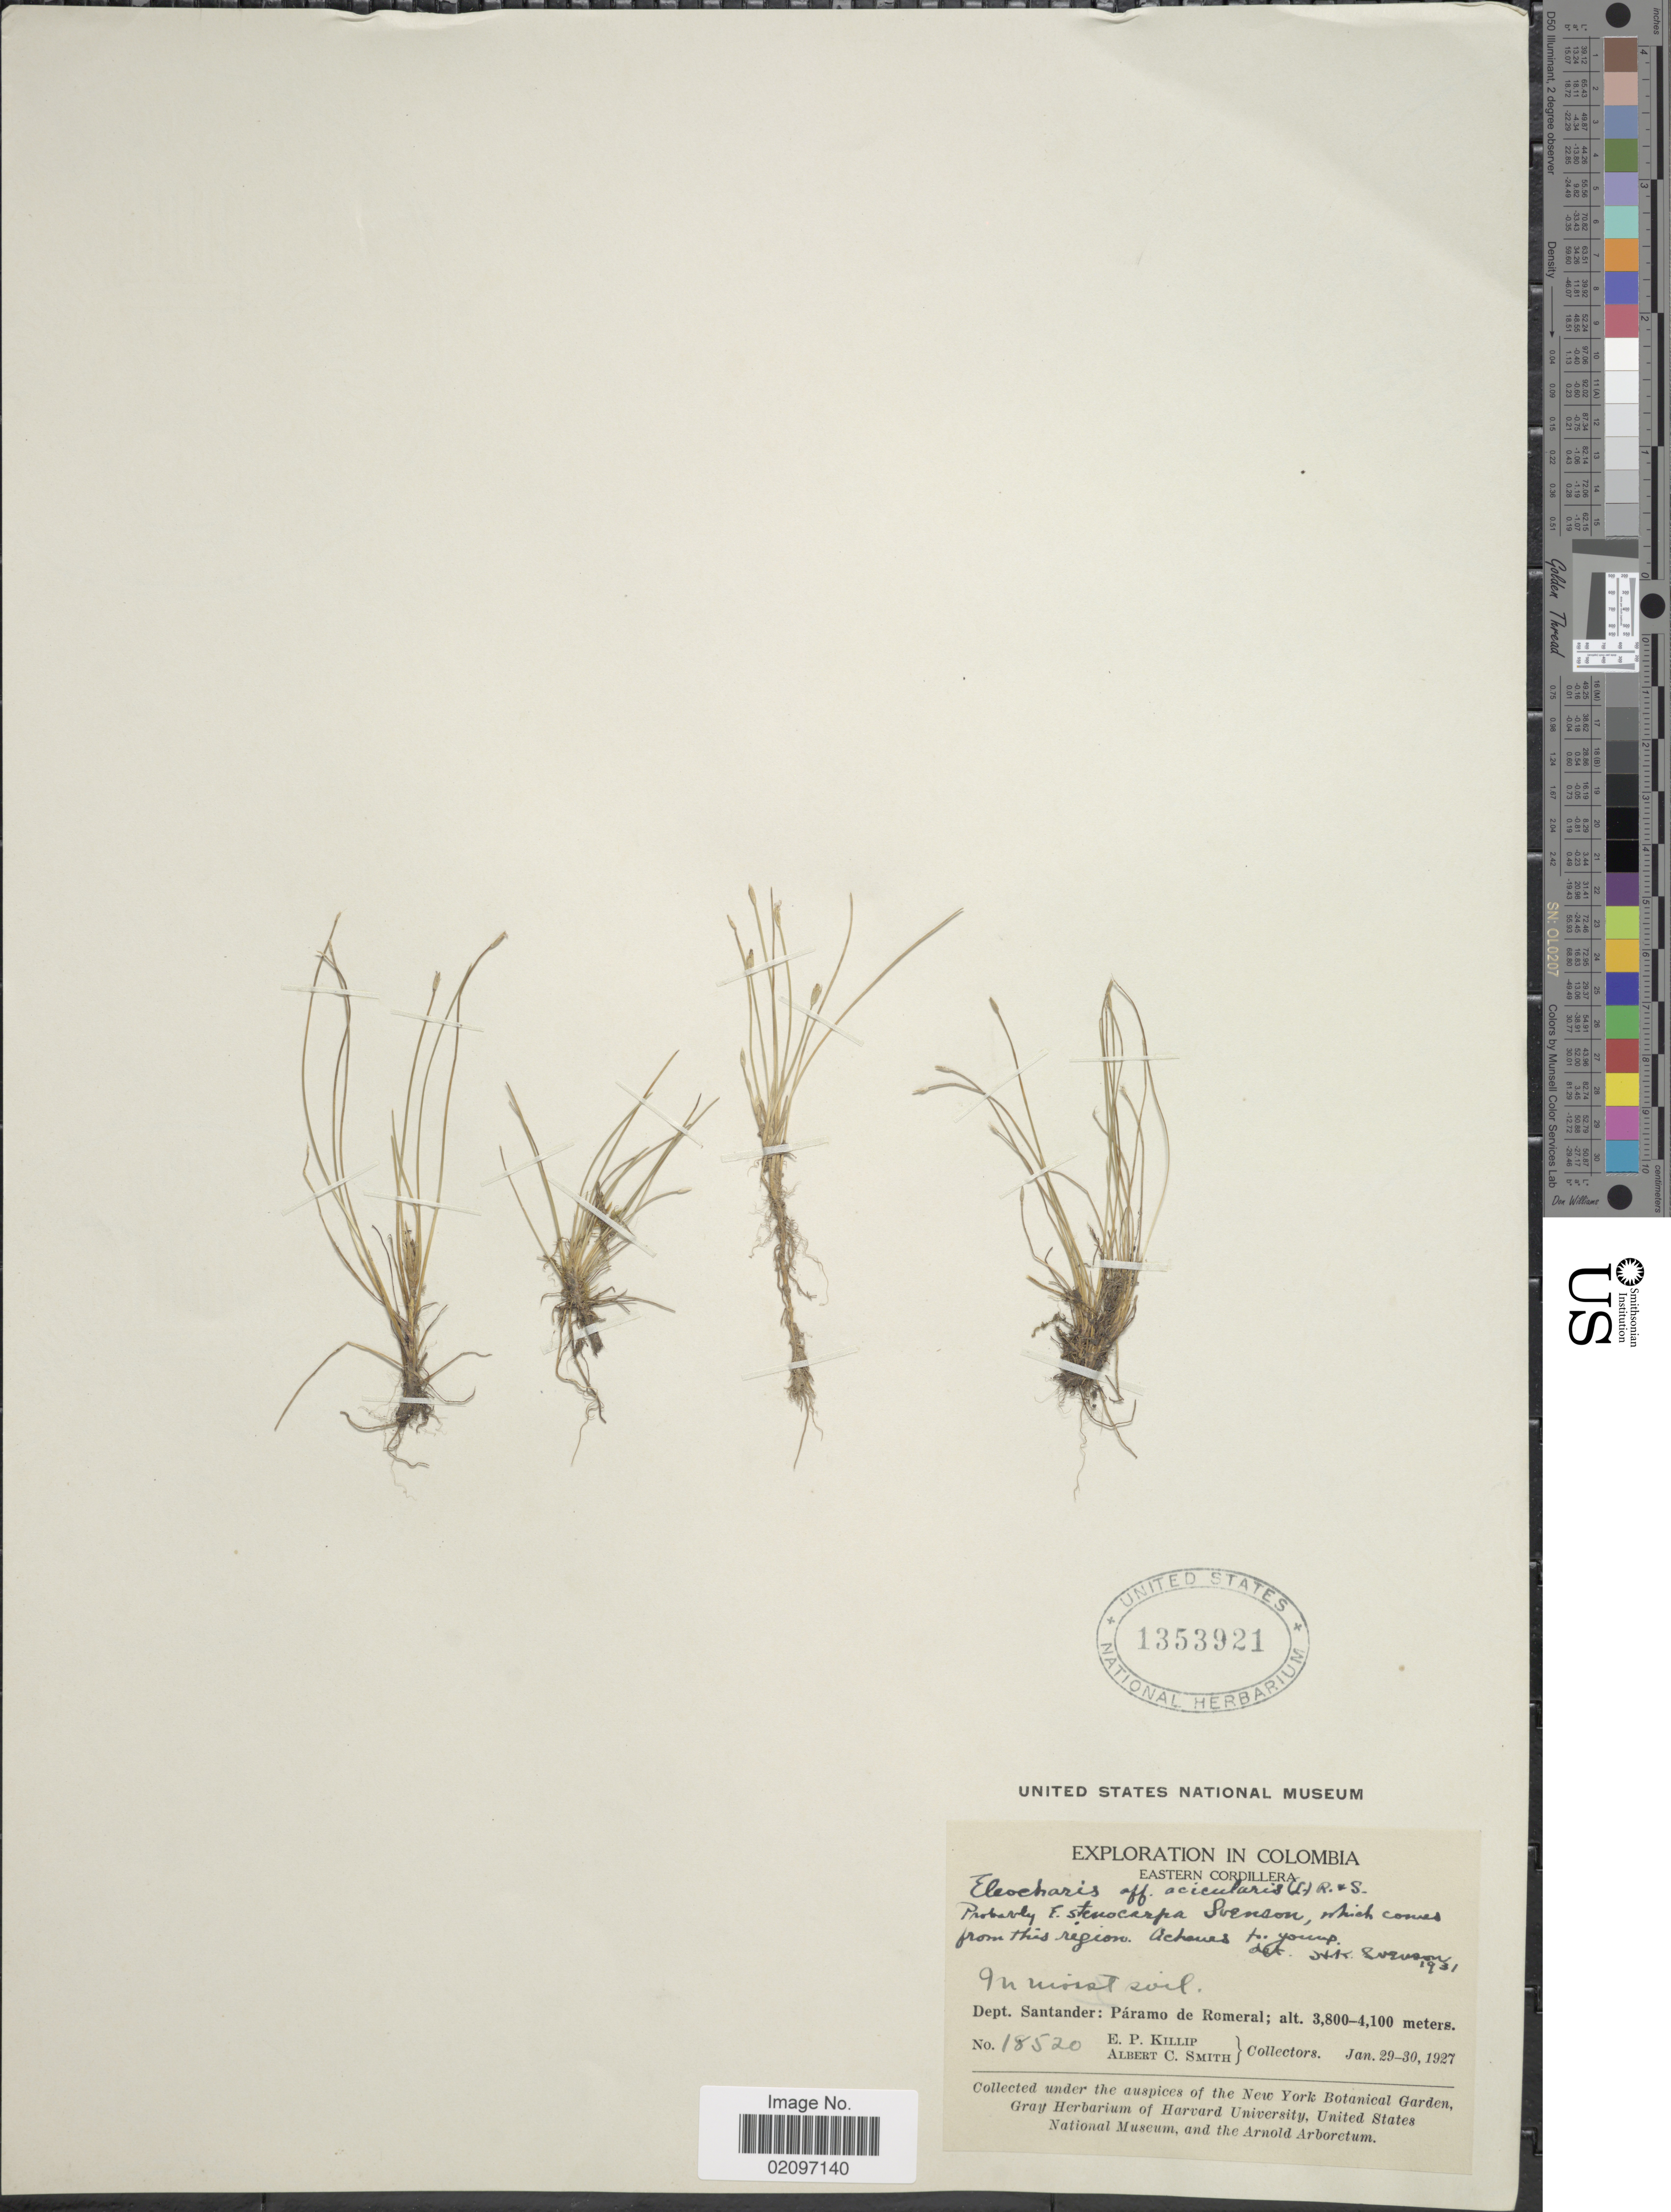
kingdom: Plantae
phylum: Tracheophyta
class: Liliopsida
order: Poales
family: Cyperaceae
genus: Eleocharis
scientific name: Eleocharis stenocarpa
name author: Svenson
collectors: E. P. Killip & A. C. Smith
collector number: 18520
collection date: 1927-01-29/1927-01-30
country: Colombia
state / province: Santander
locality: Eastern Cordillera, Dept. Santander: Paramo; de Romeral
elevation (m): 3800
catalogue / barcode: US 1353921